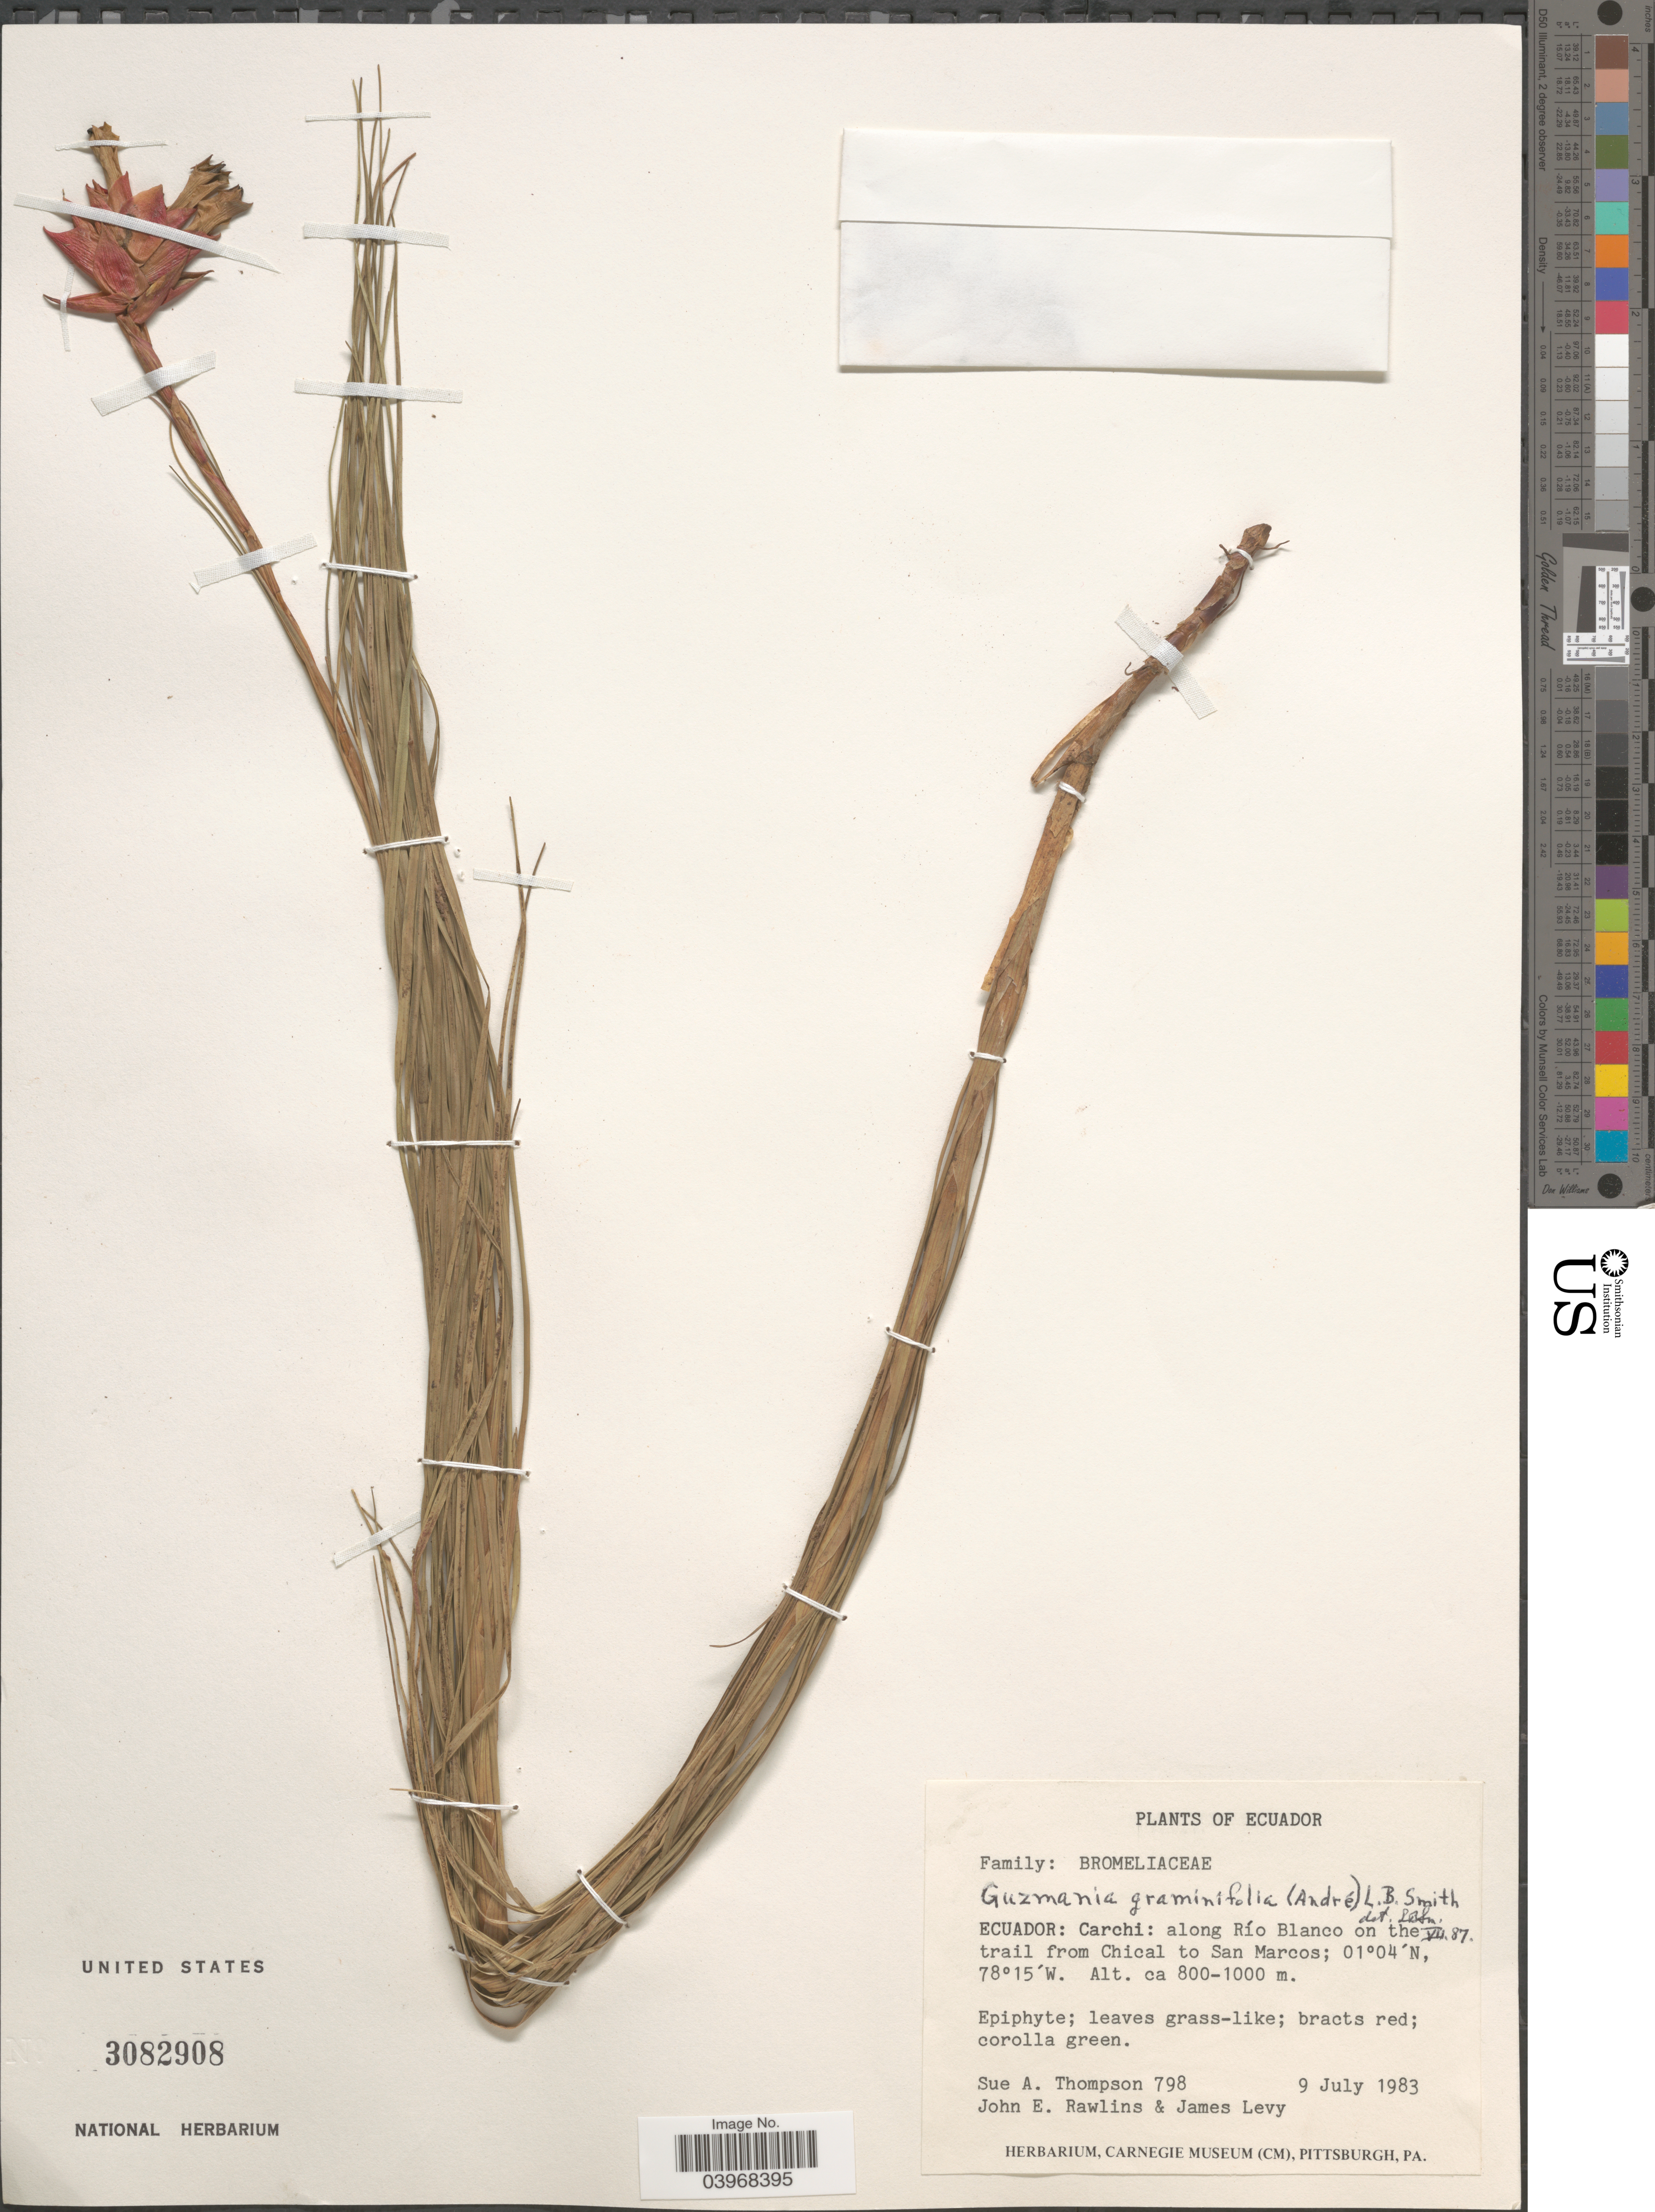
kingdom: Plantae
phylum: Tracheophyta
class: Liliopsida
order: Poales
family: Bromeliaceae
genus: Guzmania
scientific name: Guzmania graminifolia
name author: (André ex Baker) L.B. Sm.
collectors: S. A. Thompson, J. Rawlins & J. Levy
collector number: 798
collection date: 1983-07-09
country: Ecuador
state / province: Carchi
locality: Along Río Blanco on the trail from Chical to San Marcos.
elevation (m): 800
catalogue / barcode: US 3082908